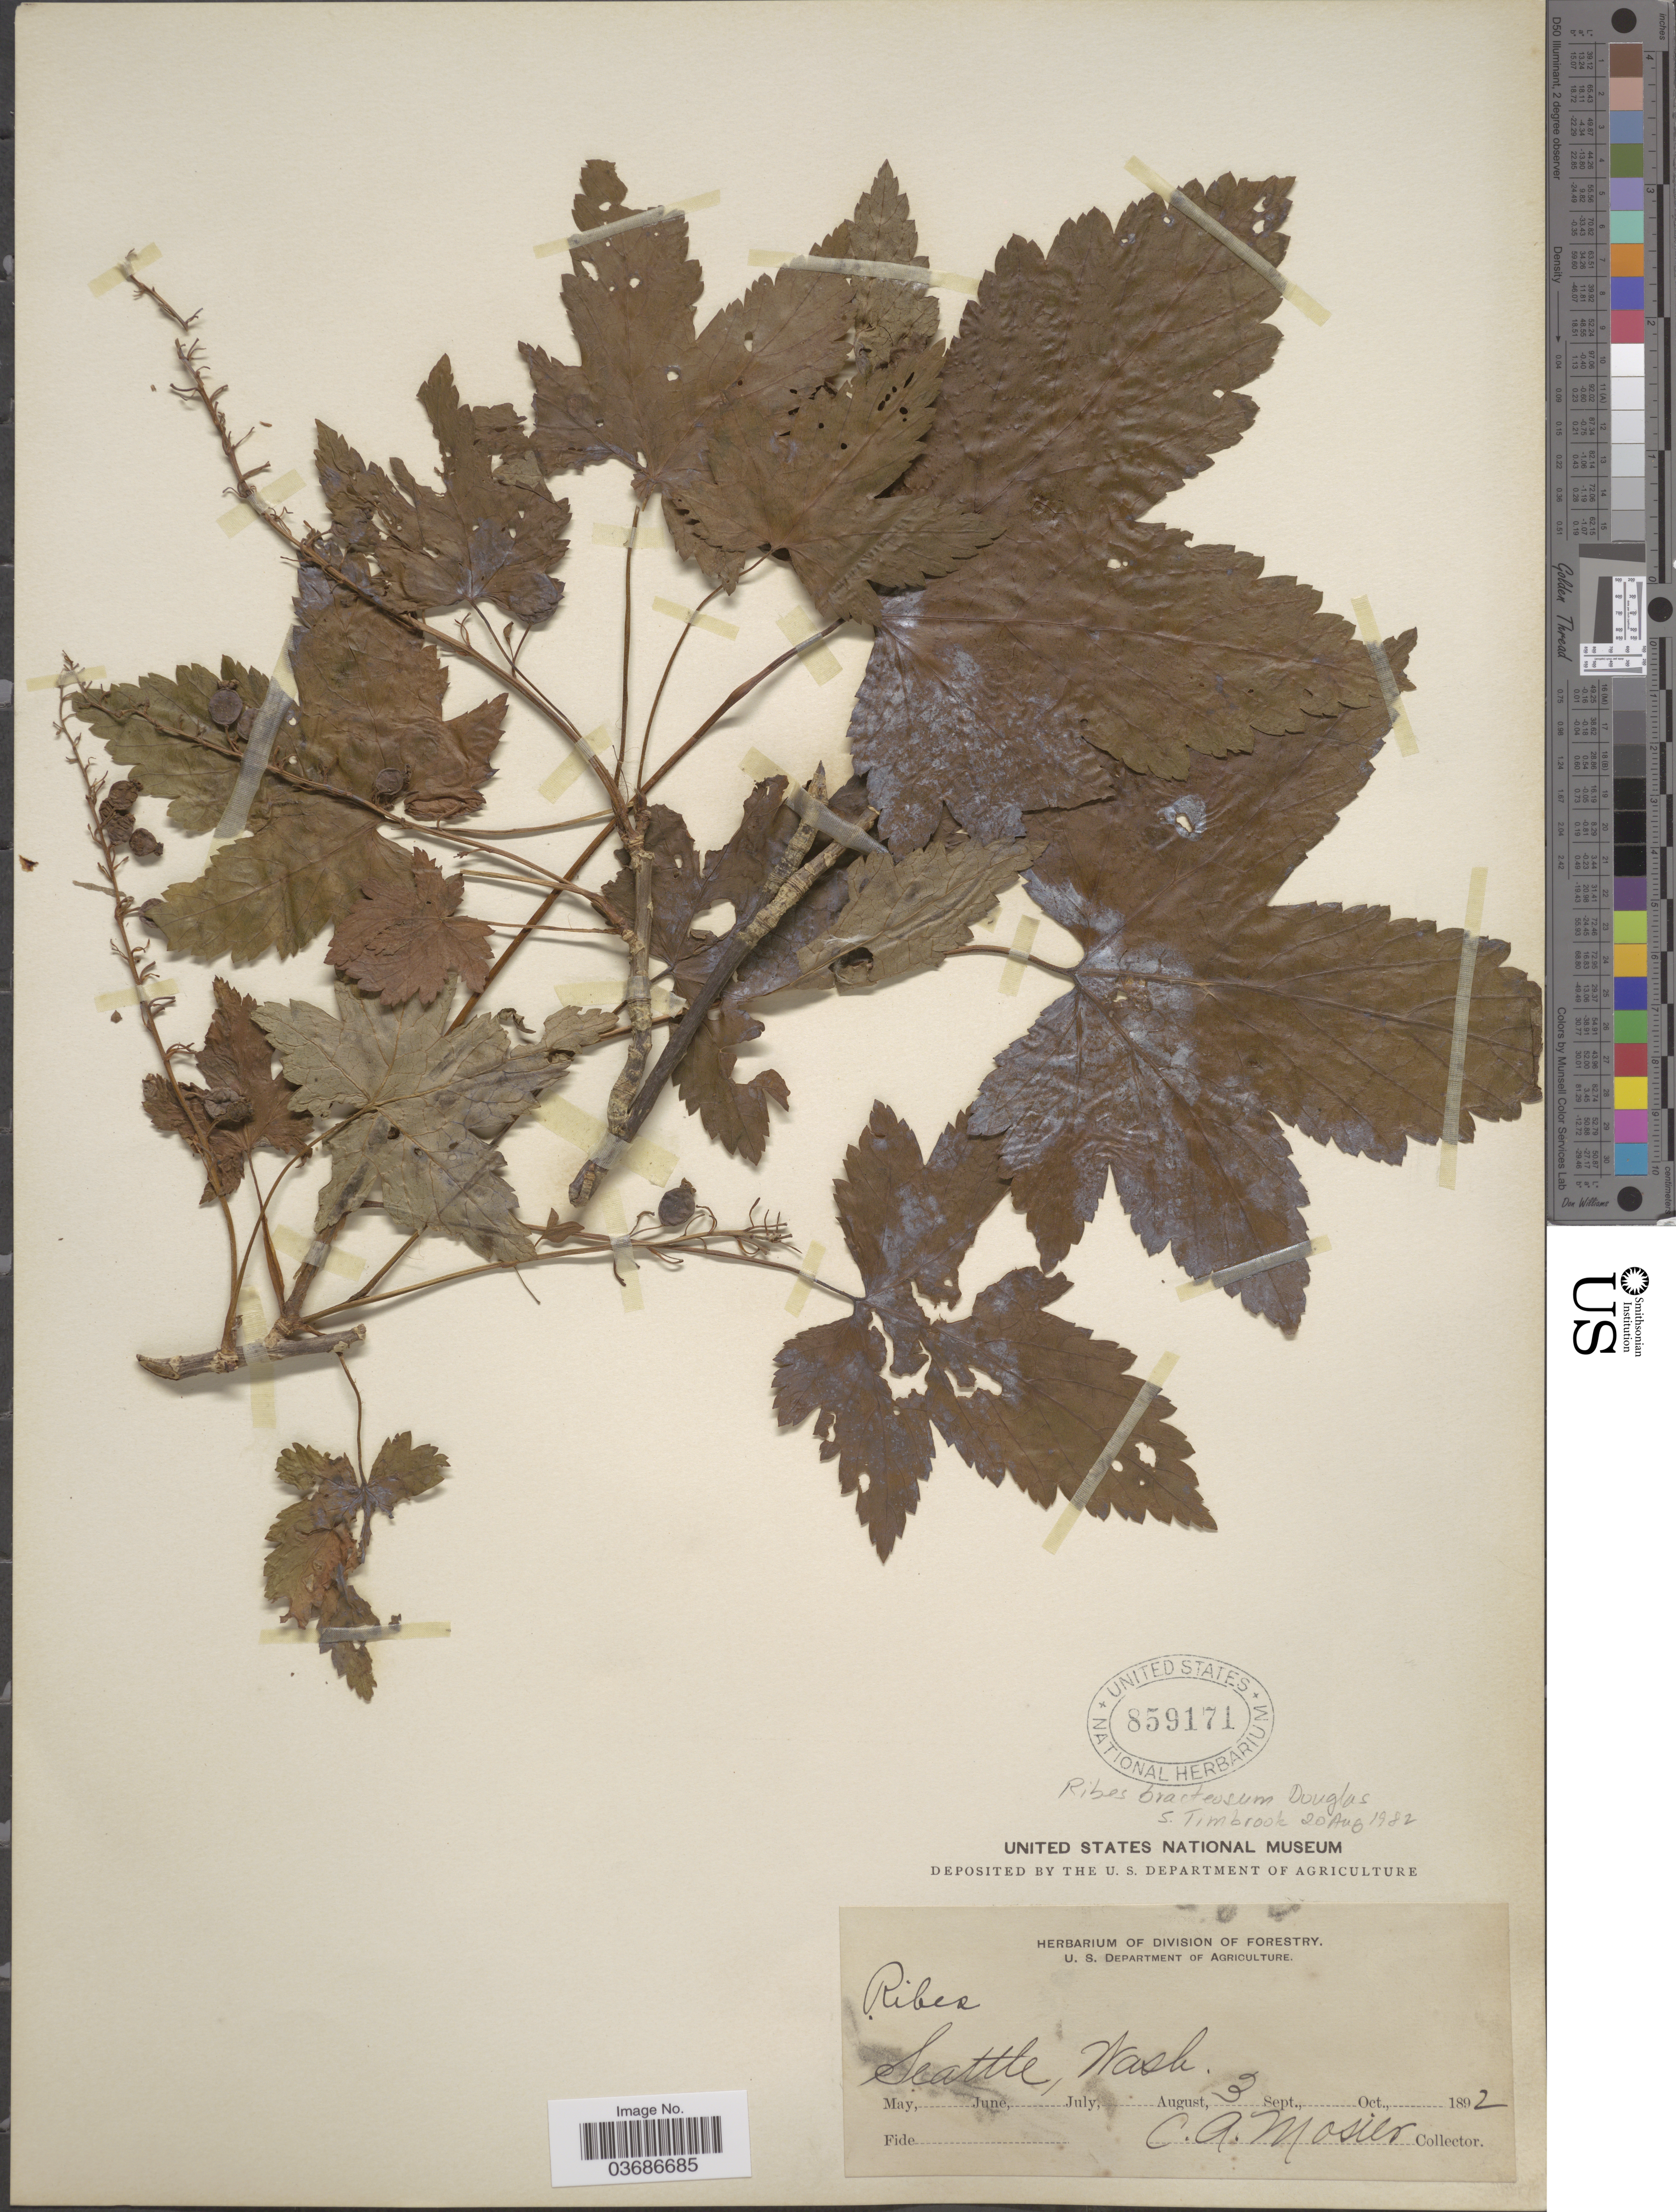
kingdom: Plantae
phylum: Tracheophyta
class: Magnoliopsida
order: Saxifragales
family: Grossulariaceae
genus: Ribes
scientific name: Ribes bracteosum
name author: Douglas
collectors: C. A. Mosier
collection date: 1892-08-03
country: United States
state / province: Washington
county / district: King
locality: Seattle.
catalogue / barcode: US 859171